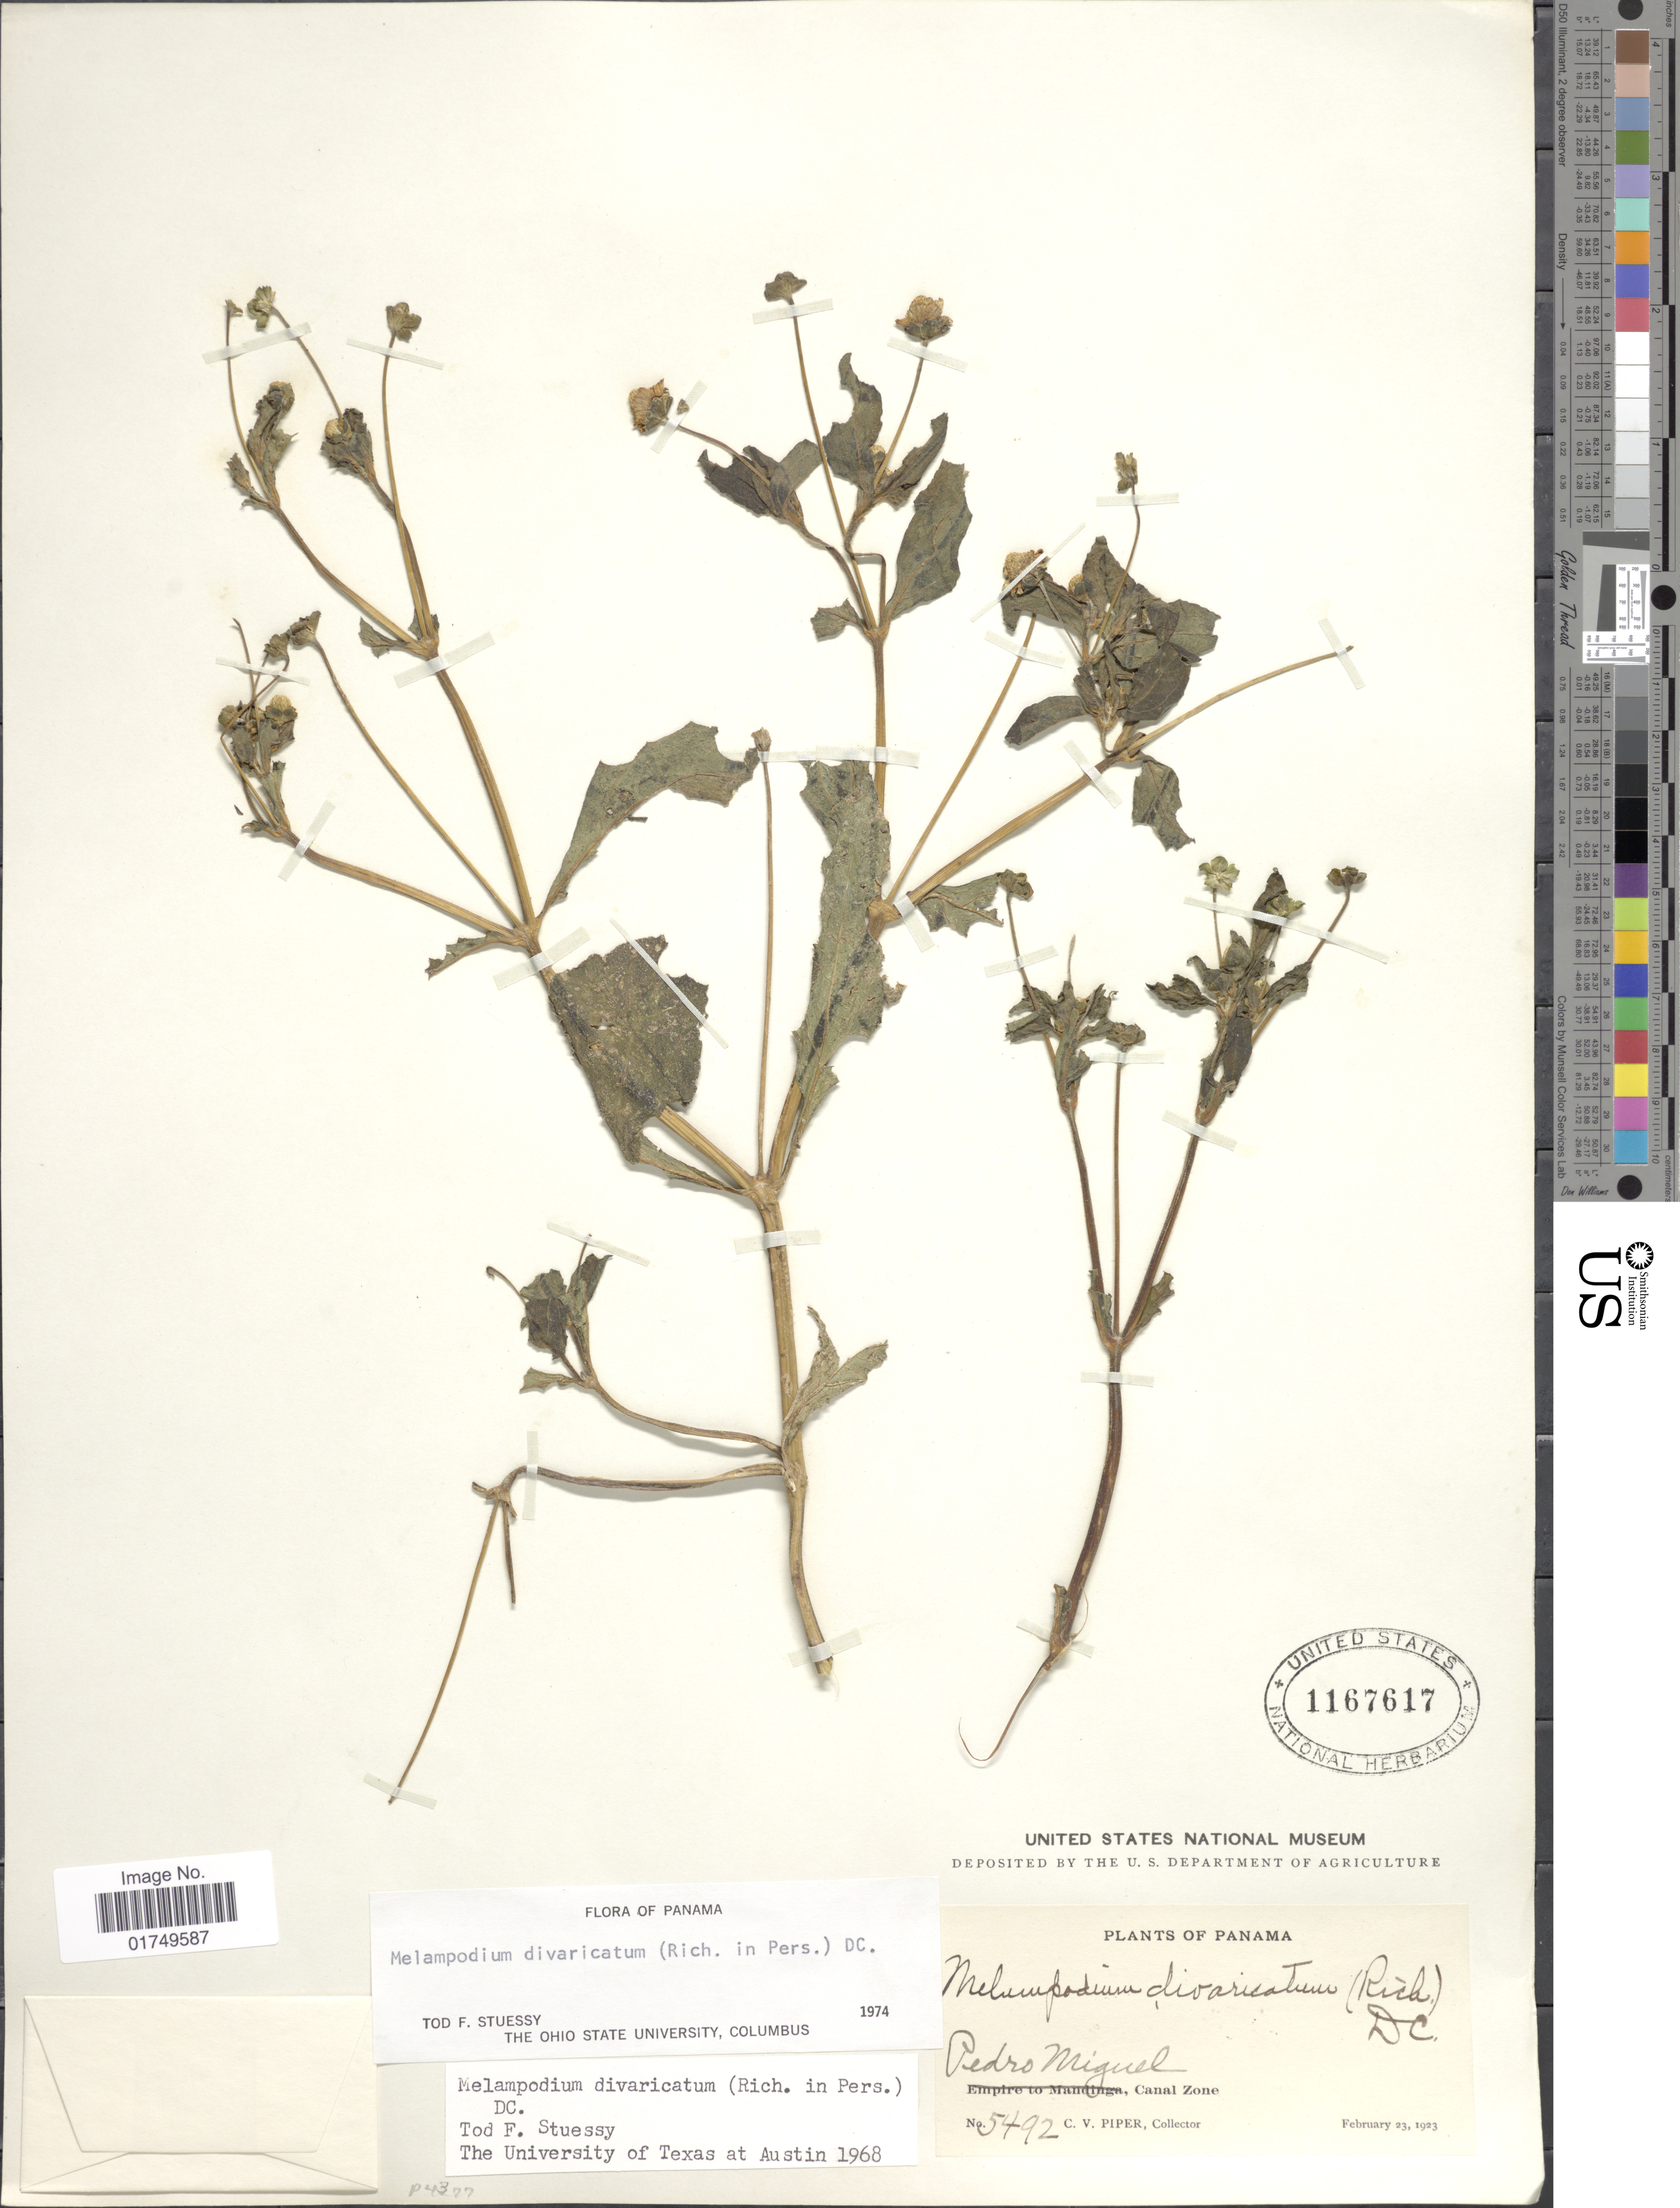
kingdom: Plantae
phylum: Tracheophyta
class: Magnoliopsida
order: Asterales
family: Asteraceae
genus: Melampodium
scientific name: Melampodium divaricatum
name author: (Rich.) DC.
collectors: C. V. Piper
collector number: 5492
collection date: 1923-02-23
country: Panama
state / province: Colón / Panamá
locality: Pedro Miguel, Canal Zone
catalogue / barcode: US 1167617